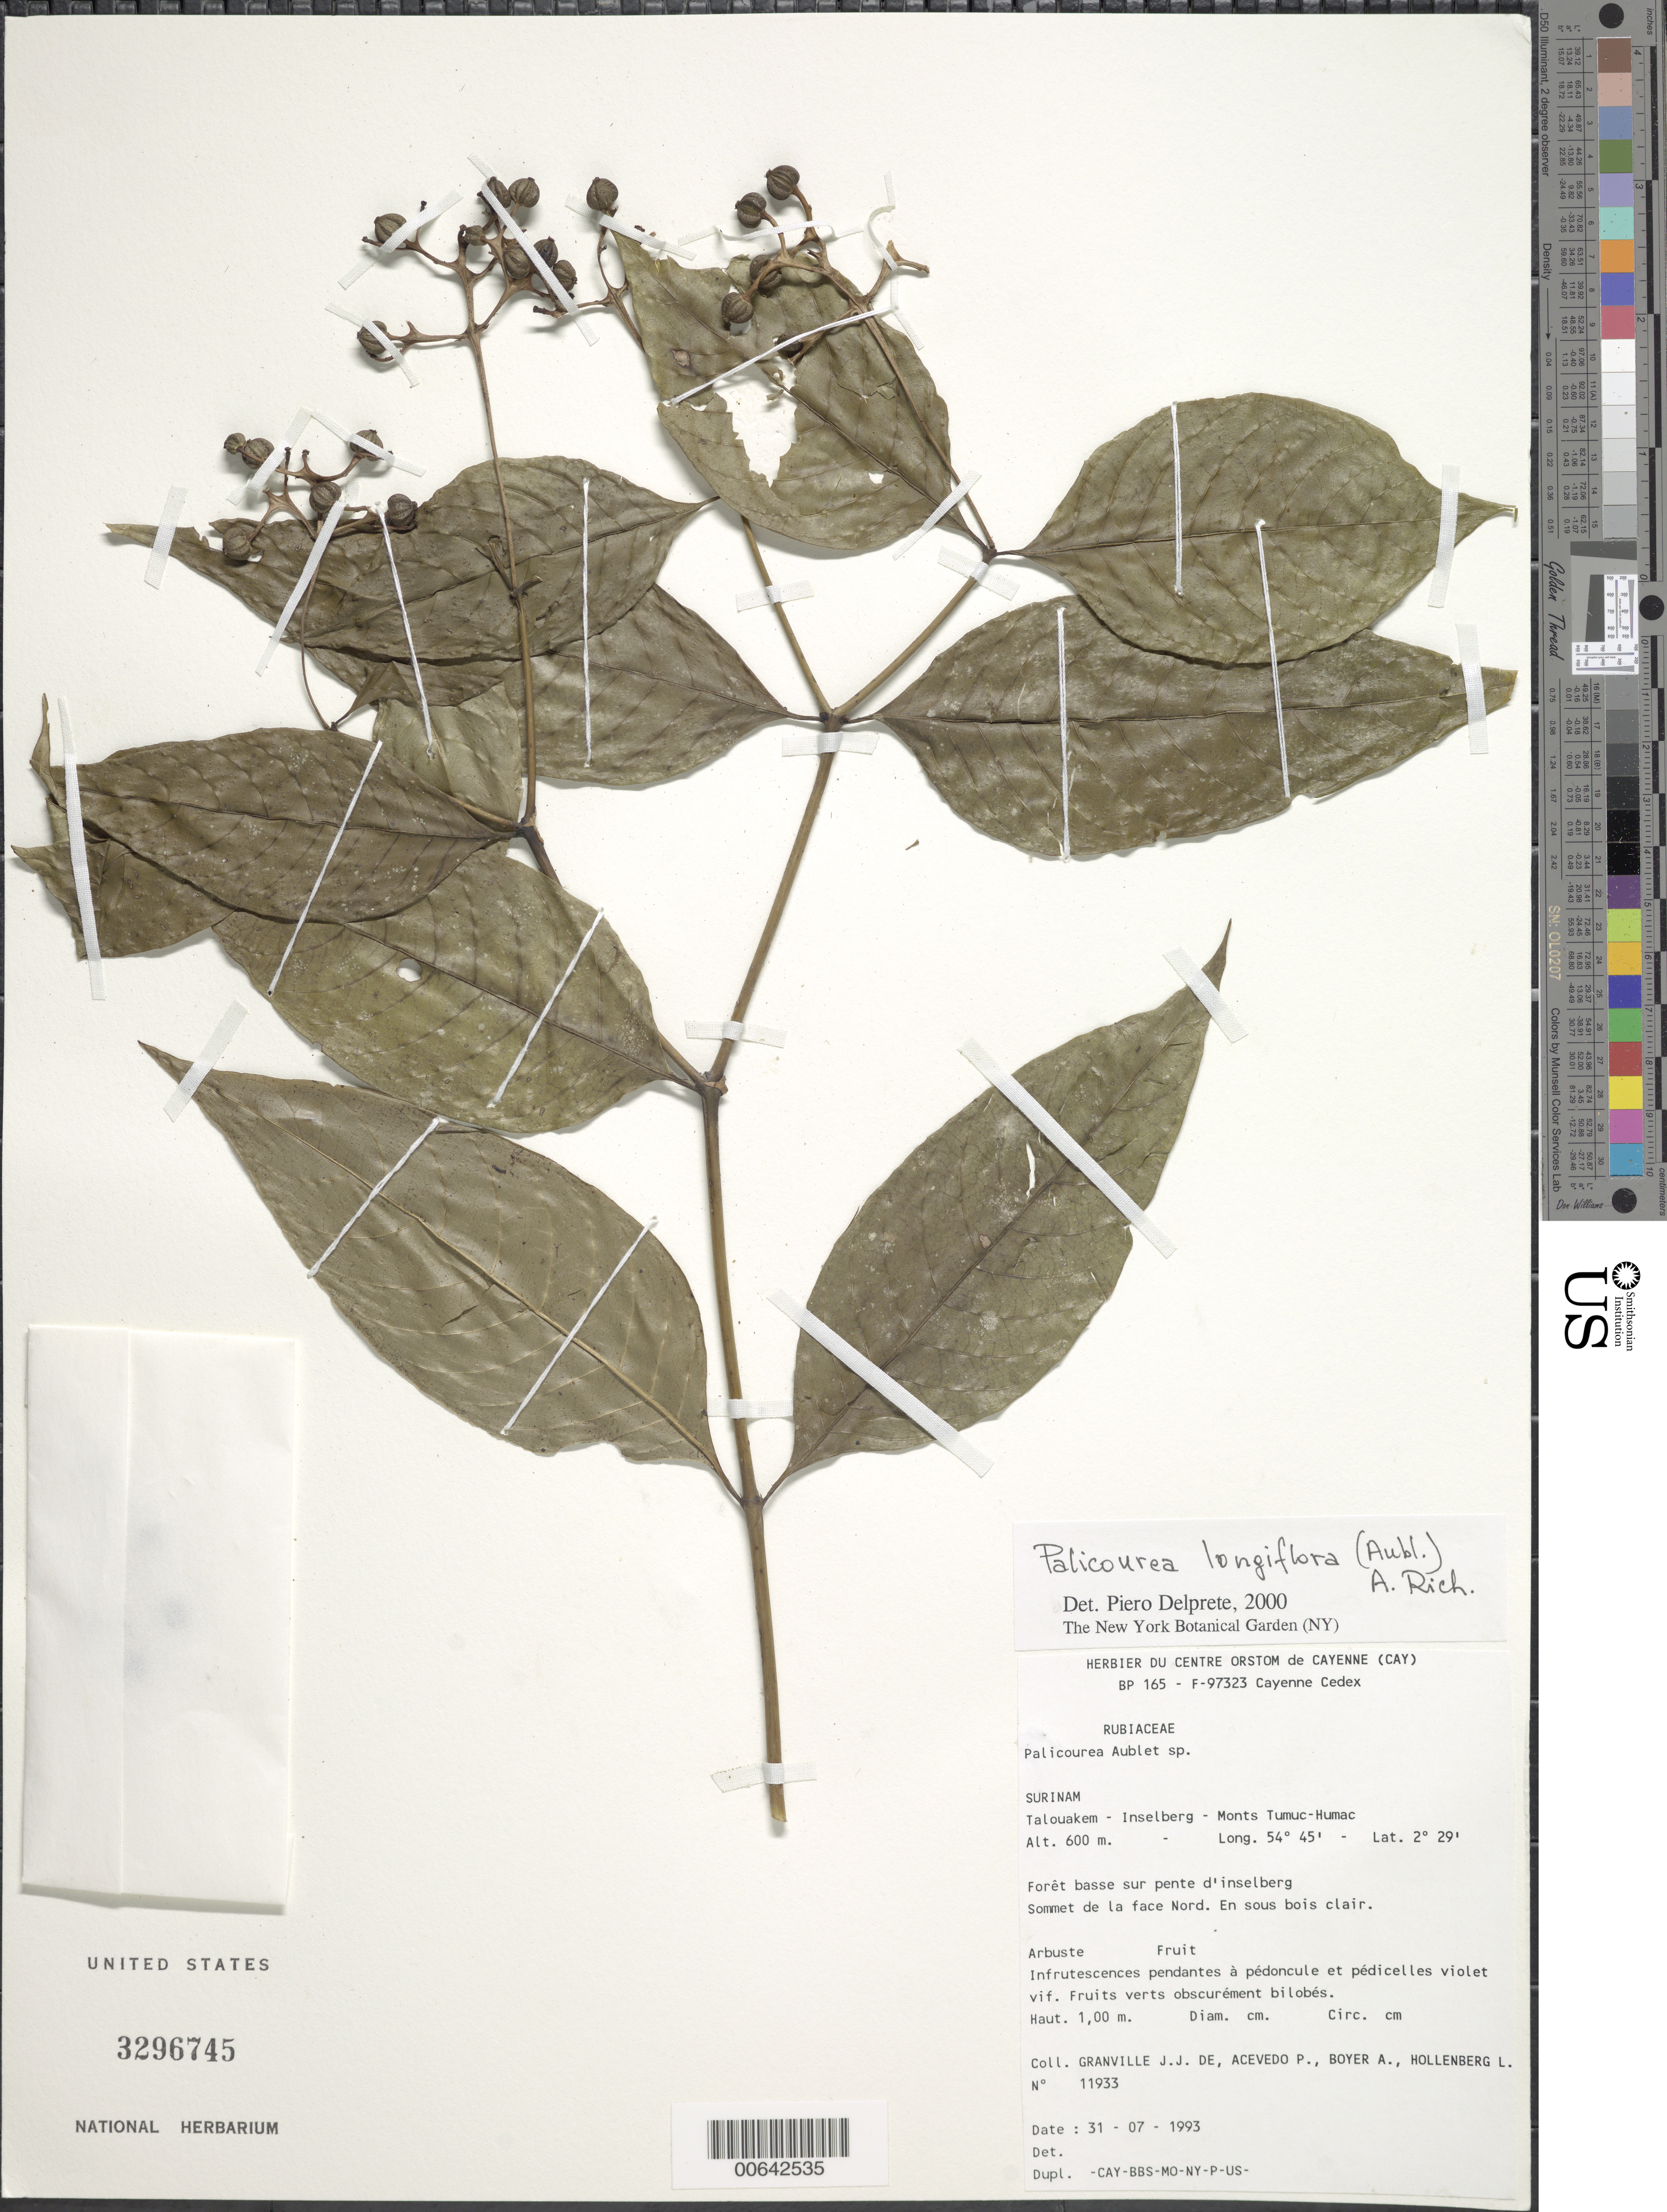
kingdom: Plantae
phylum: Tracheophyta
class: Magnoliopsida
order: Gentianales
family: Rubiaceae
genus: Palicourea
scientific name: Palicourea longiflora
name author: (Aubl.) A. Rich.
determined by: Delprete, P. G., Herb. de Guyane Cay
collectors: J.-J. de Granville, P. Acevedo-Rodr., A. Boyer & L. Hollenberg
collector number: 11933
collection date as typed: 31-Jul-93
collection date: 1993-07-31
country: Suriname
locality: Talouakem, inselberg, Monts Tumuc-Humac; sommet de la face Nord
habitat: Forêt basse sur pente d'inselberg; en sous bois clair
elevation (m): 600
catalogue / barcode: US 3296745